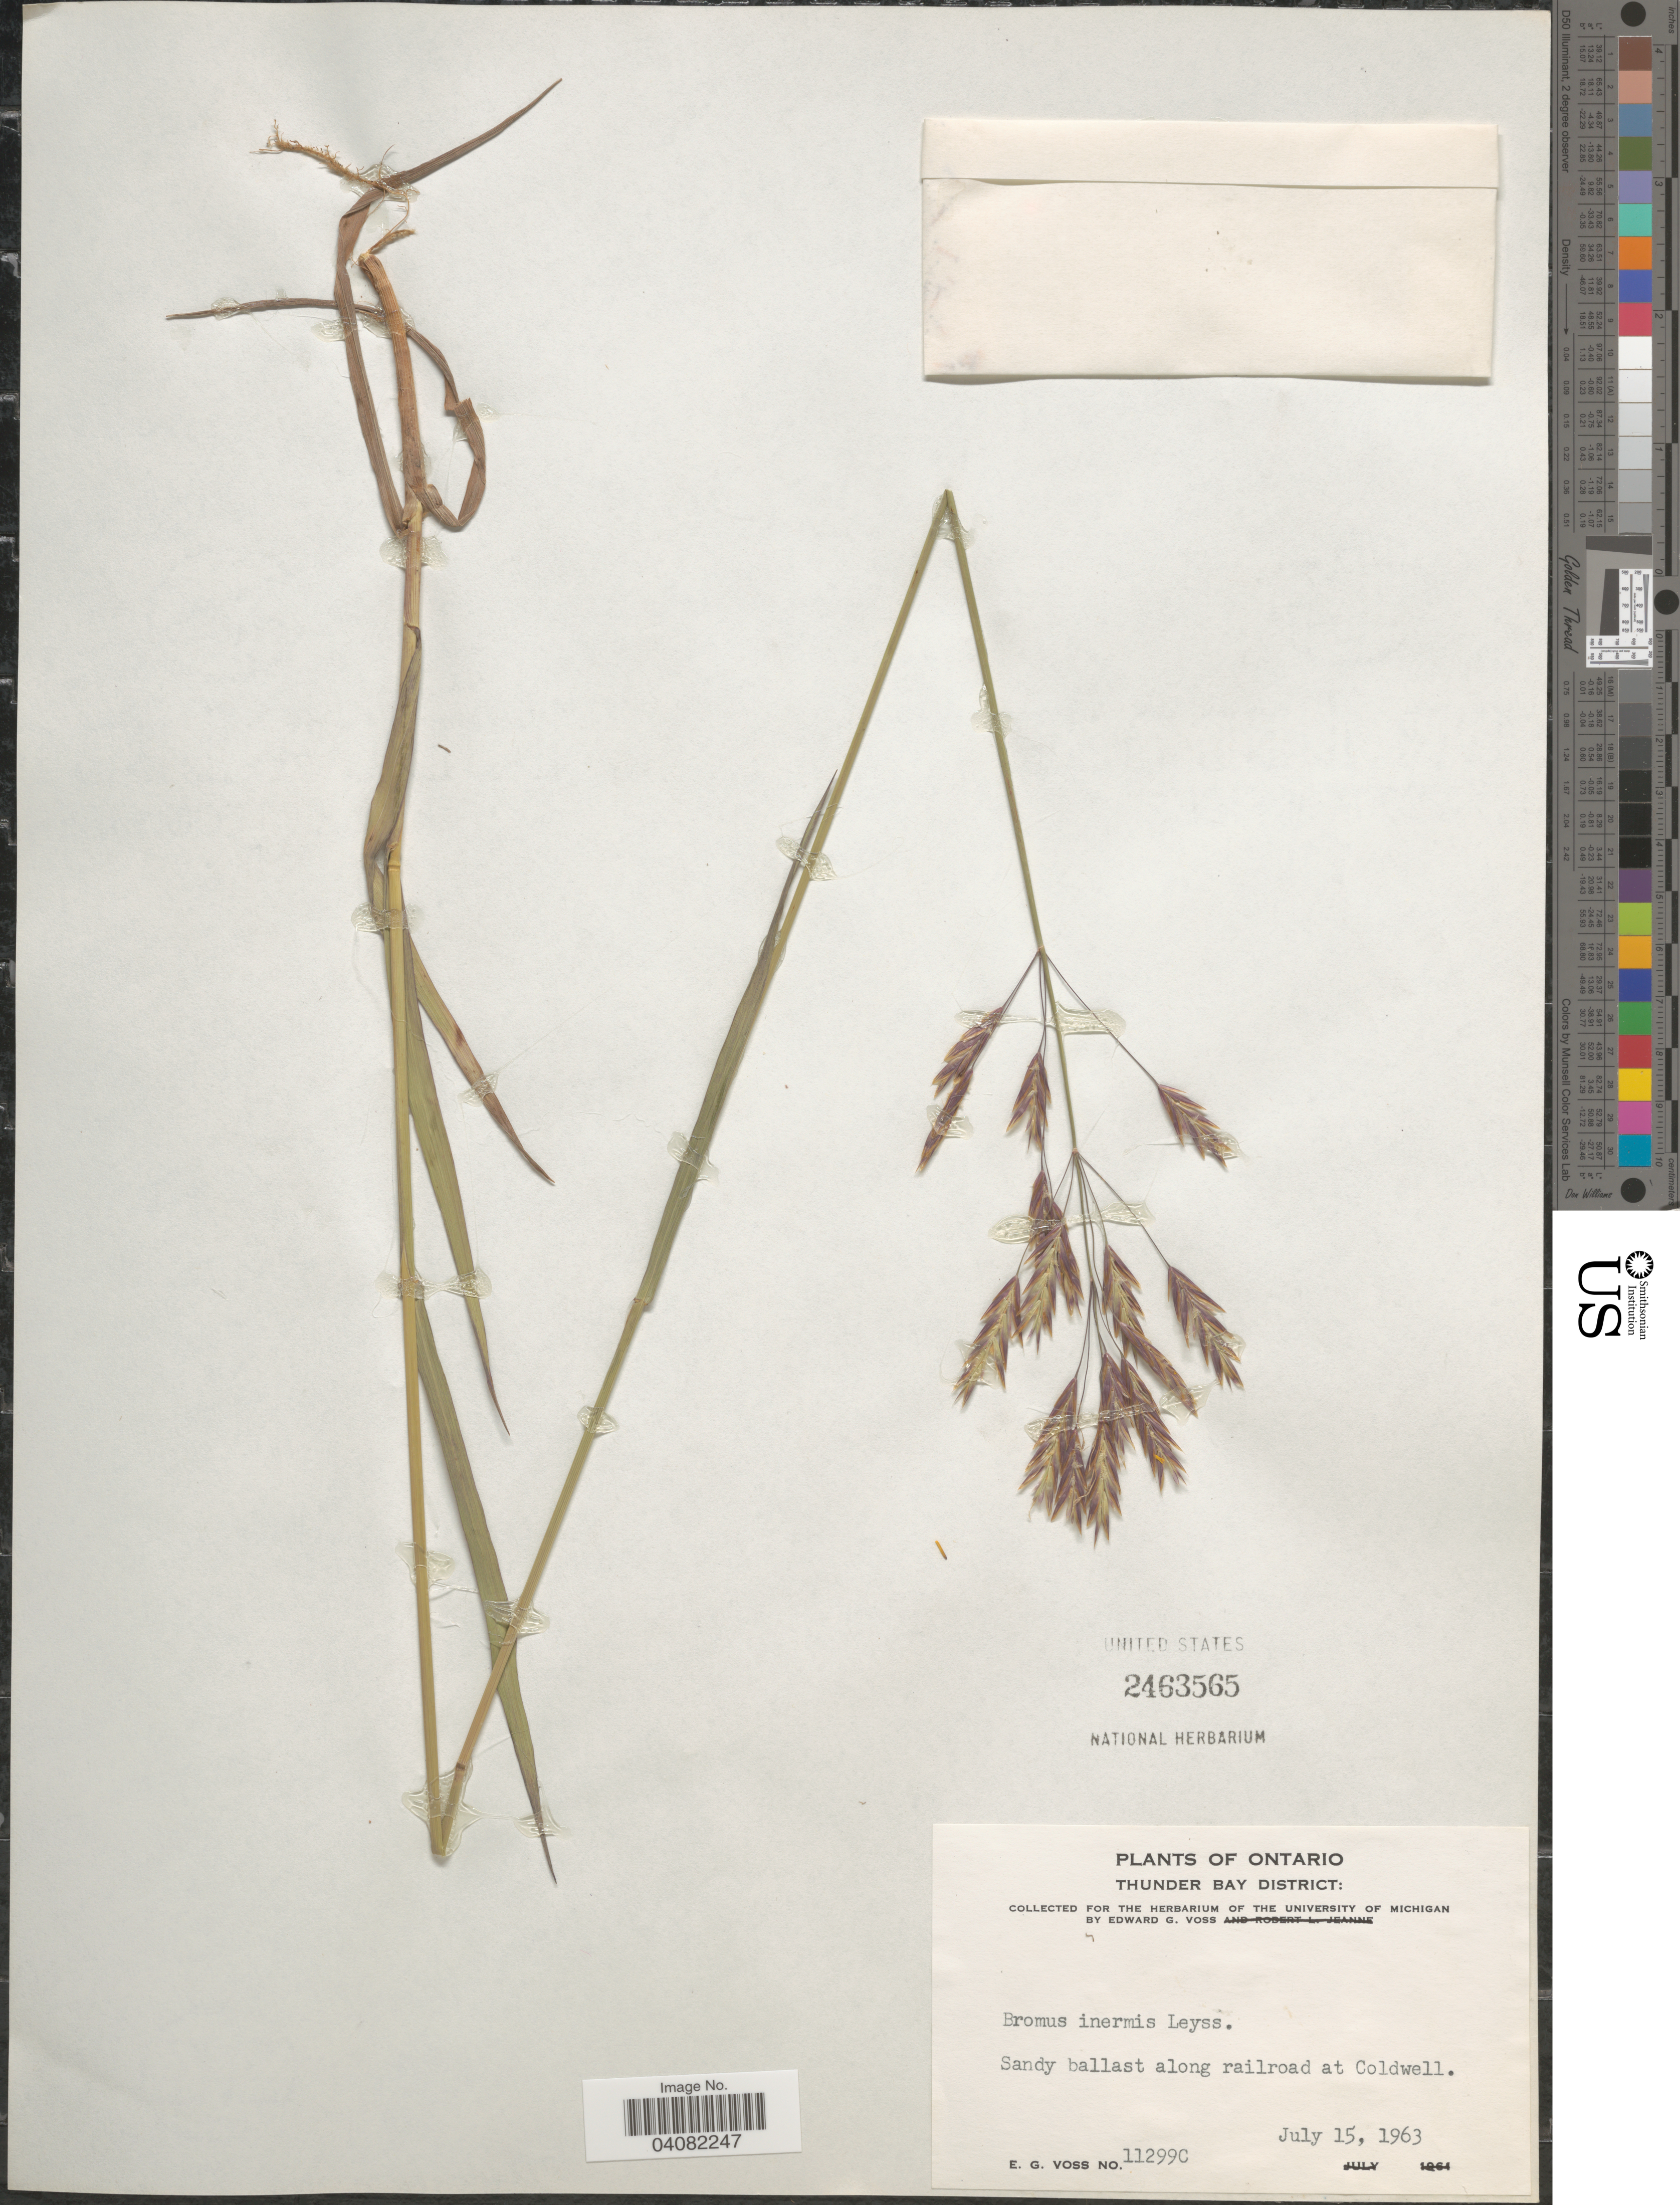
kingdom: Plantae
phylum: Tracheophyta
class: Liliopsida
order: Poales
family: Poaceae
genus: Bromus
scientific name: Bromus inermis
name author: Leyss.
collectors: E. G. Voss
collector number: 11299C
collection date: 1963-07-15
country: Canada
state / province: Ontario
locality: Thunder Bay District. Along railroad at Coldwell.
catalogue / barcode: US 2463565